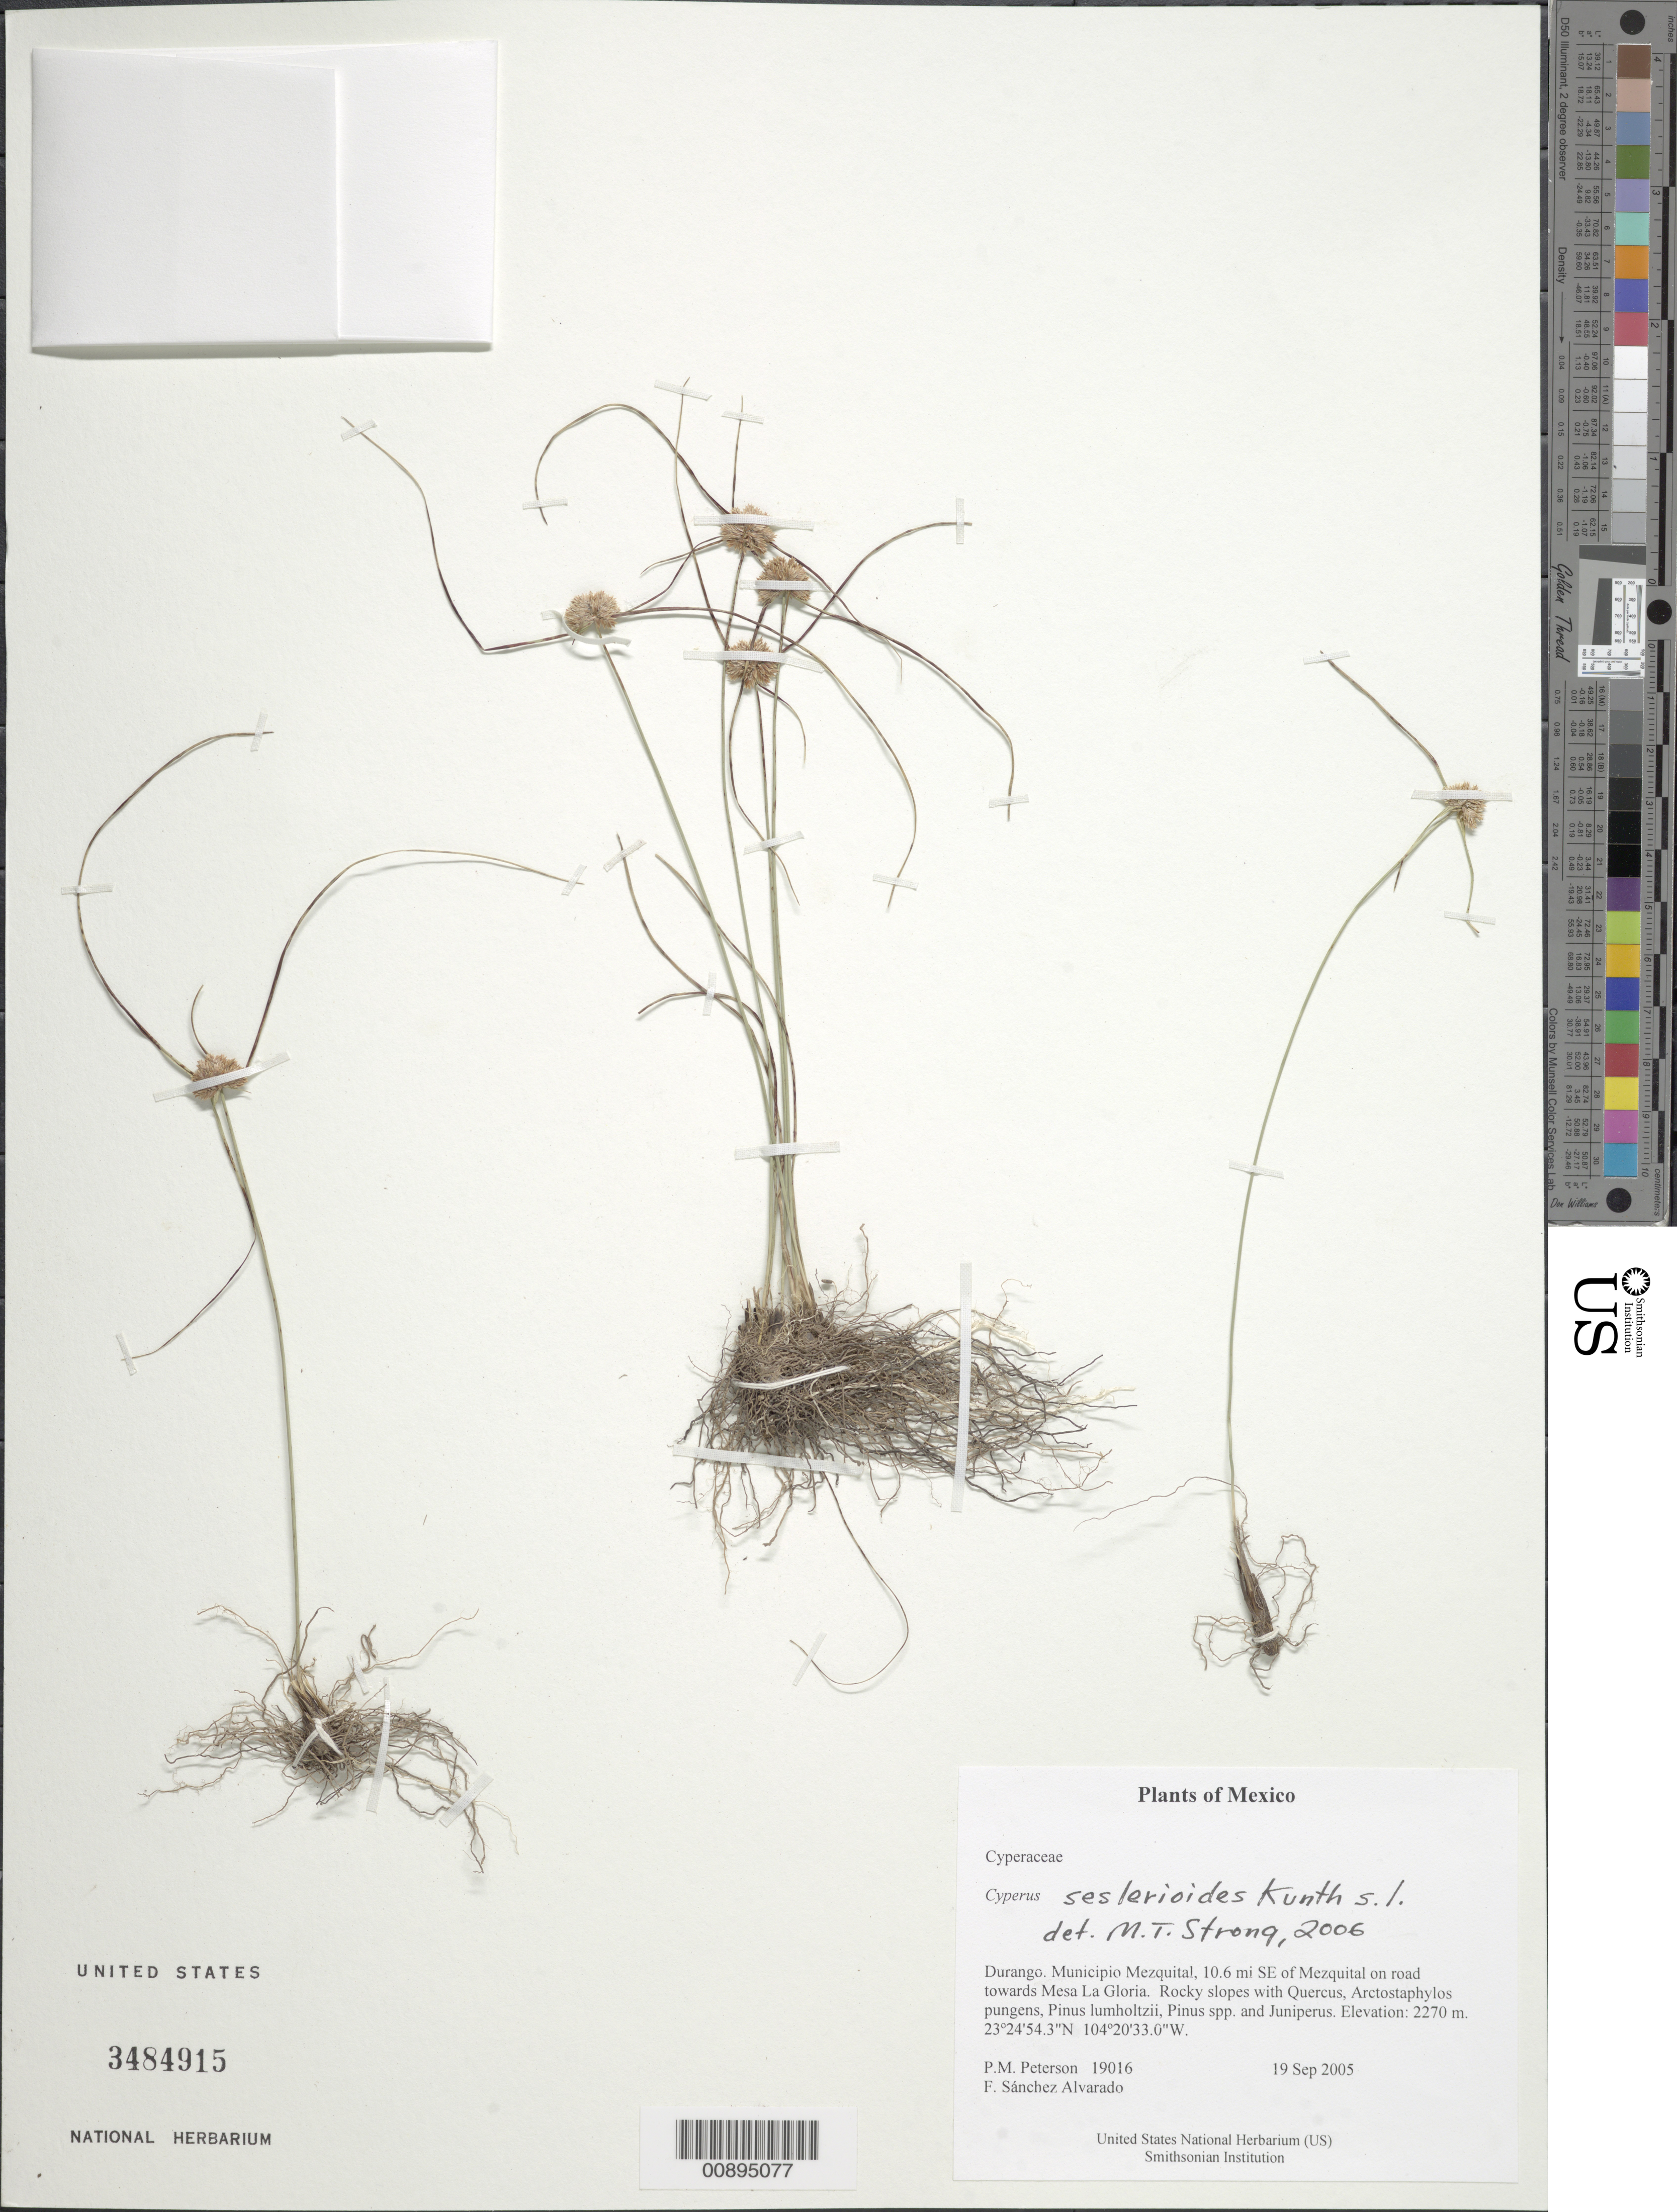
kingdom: Plantae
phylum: Tracheophyta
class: Liliopsida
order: Poales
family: Cyperaceae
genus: Cyperus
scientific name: Cyperus andinus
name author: Palla ex Kük. in Engl.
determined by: González-Elizondo, María Socorro, (MEXICO)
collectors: P. M. Peterson & F. Sánchez Alvarado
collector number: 19016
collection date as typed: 19 Sep 2005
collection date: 2005-09-19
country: Mexico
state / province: Durango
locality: Municipio Mezquital, 10.6 mi SE of Mezquital on road towards Mesa La Gloria. Rocky slopes with Quercus, Arctostaphylos pungens, Pinus lumholtzii, Pinus spp. and Juniperus.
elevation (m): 2270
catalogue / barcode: US 3484915